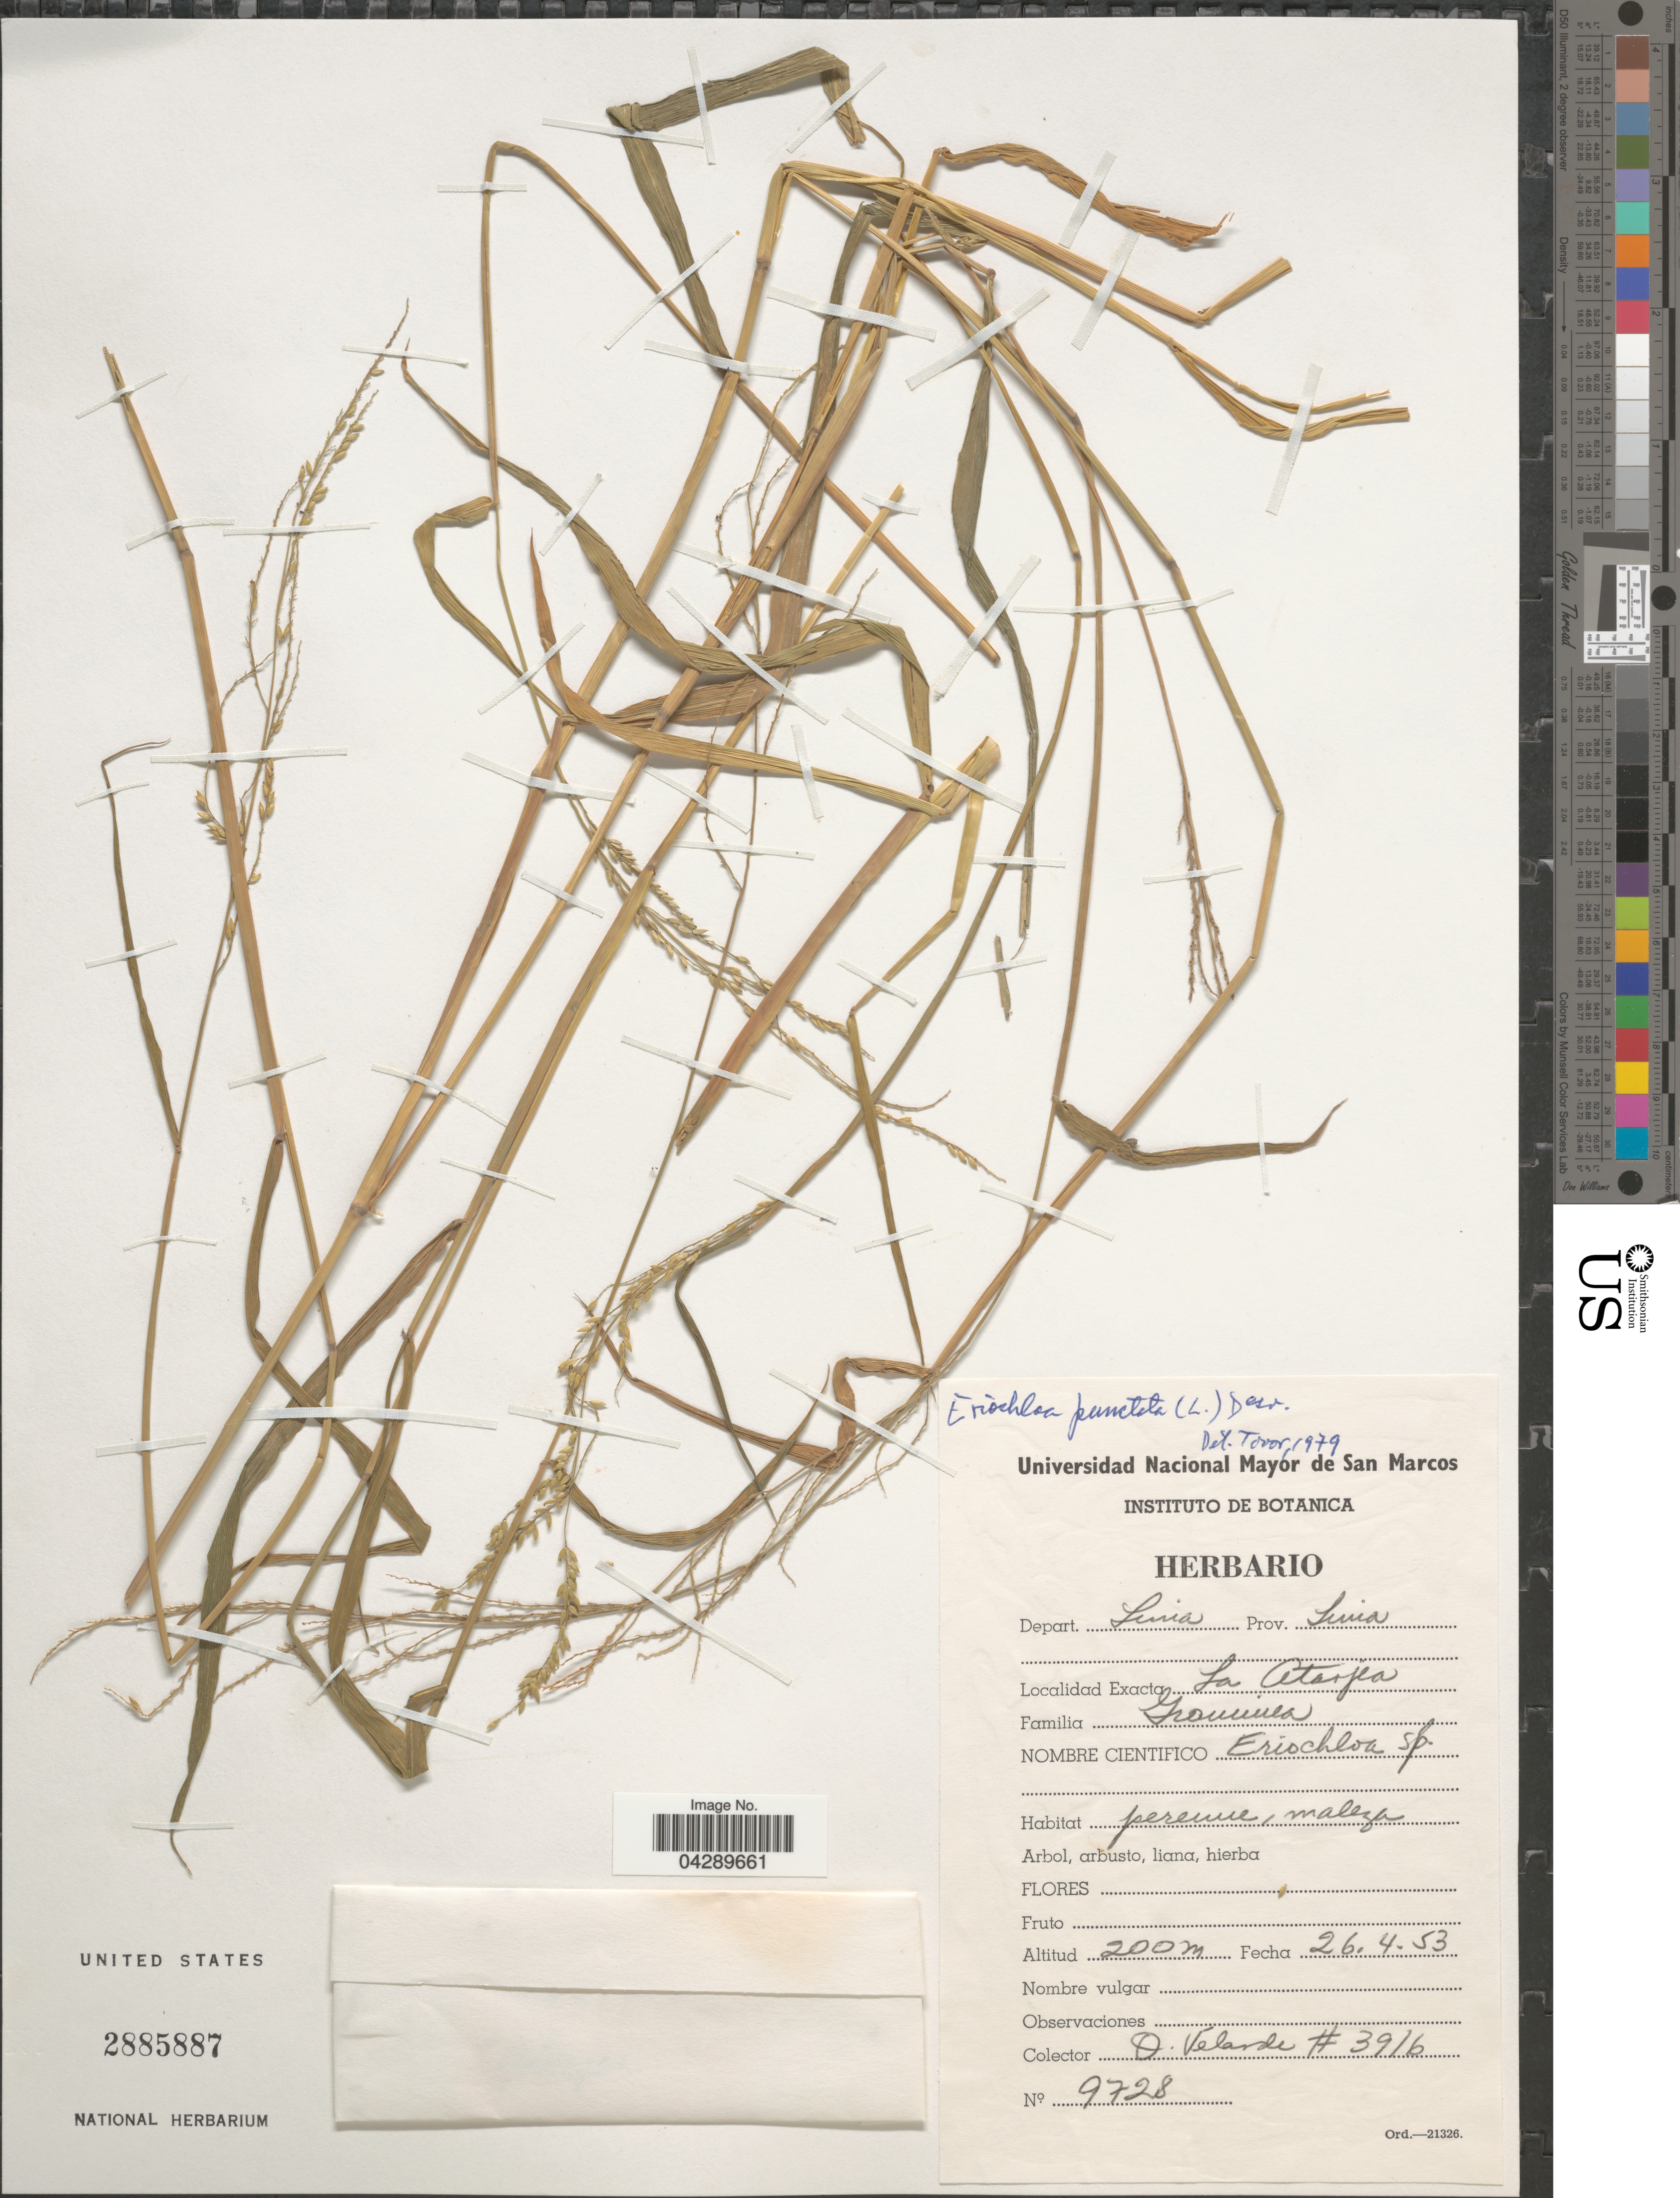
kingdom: Plantae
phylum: Tracheophyta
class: Liliopsida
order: Poales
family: Poaceae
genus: Eriochloa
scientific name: Eriochloa punctata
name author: (L.) Desv. ex Ham.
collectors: O. Velarde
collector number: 3916/9728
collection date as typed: Transcribed d/m/y: 26/4/53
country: Peru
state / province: Lima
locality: La Atarjea, Prov. Lima, Depart. Lima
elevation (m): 200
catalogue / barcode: US 2885887